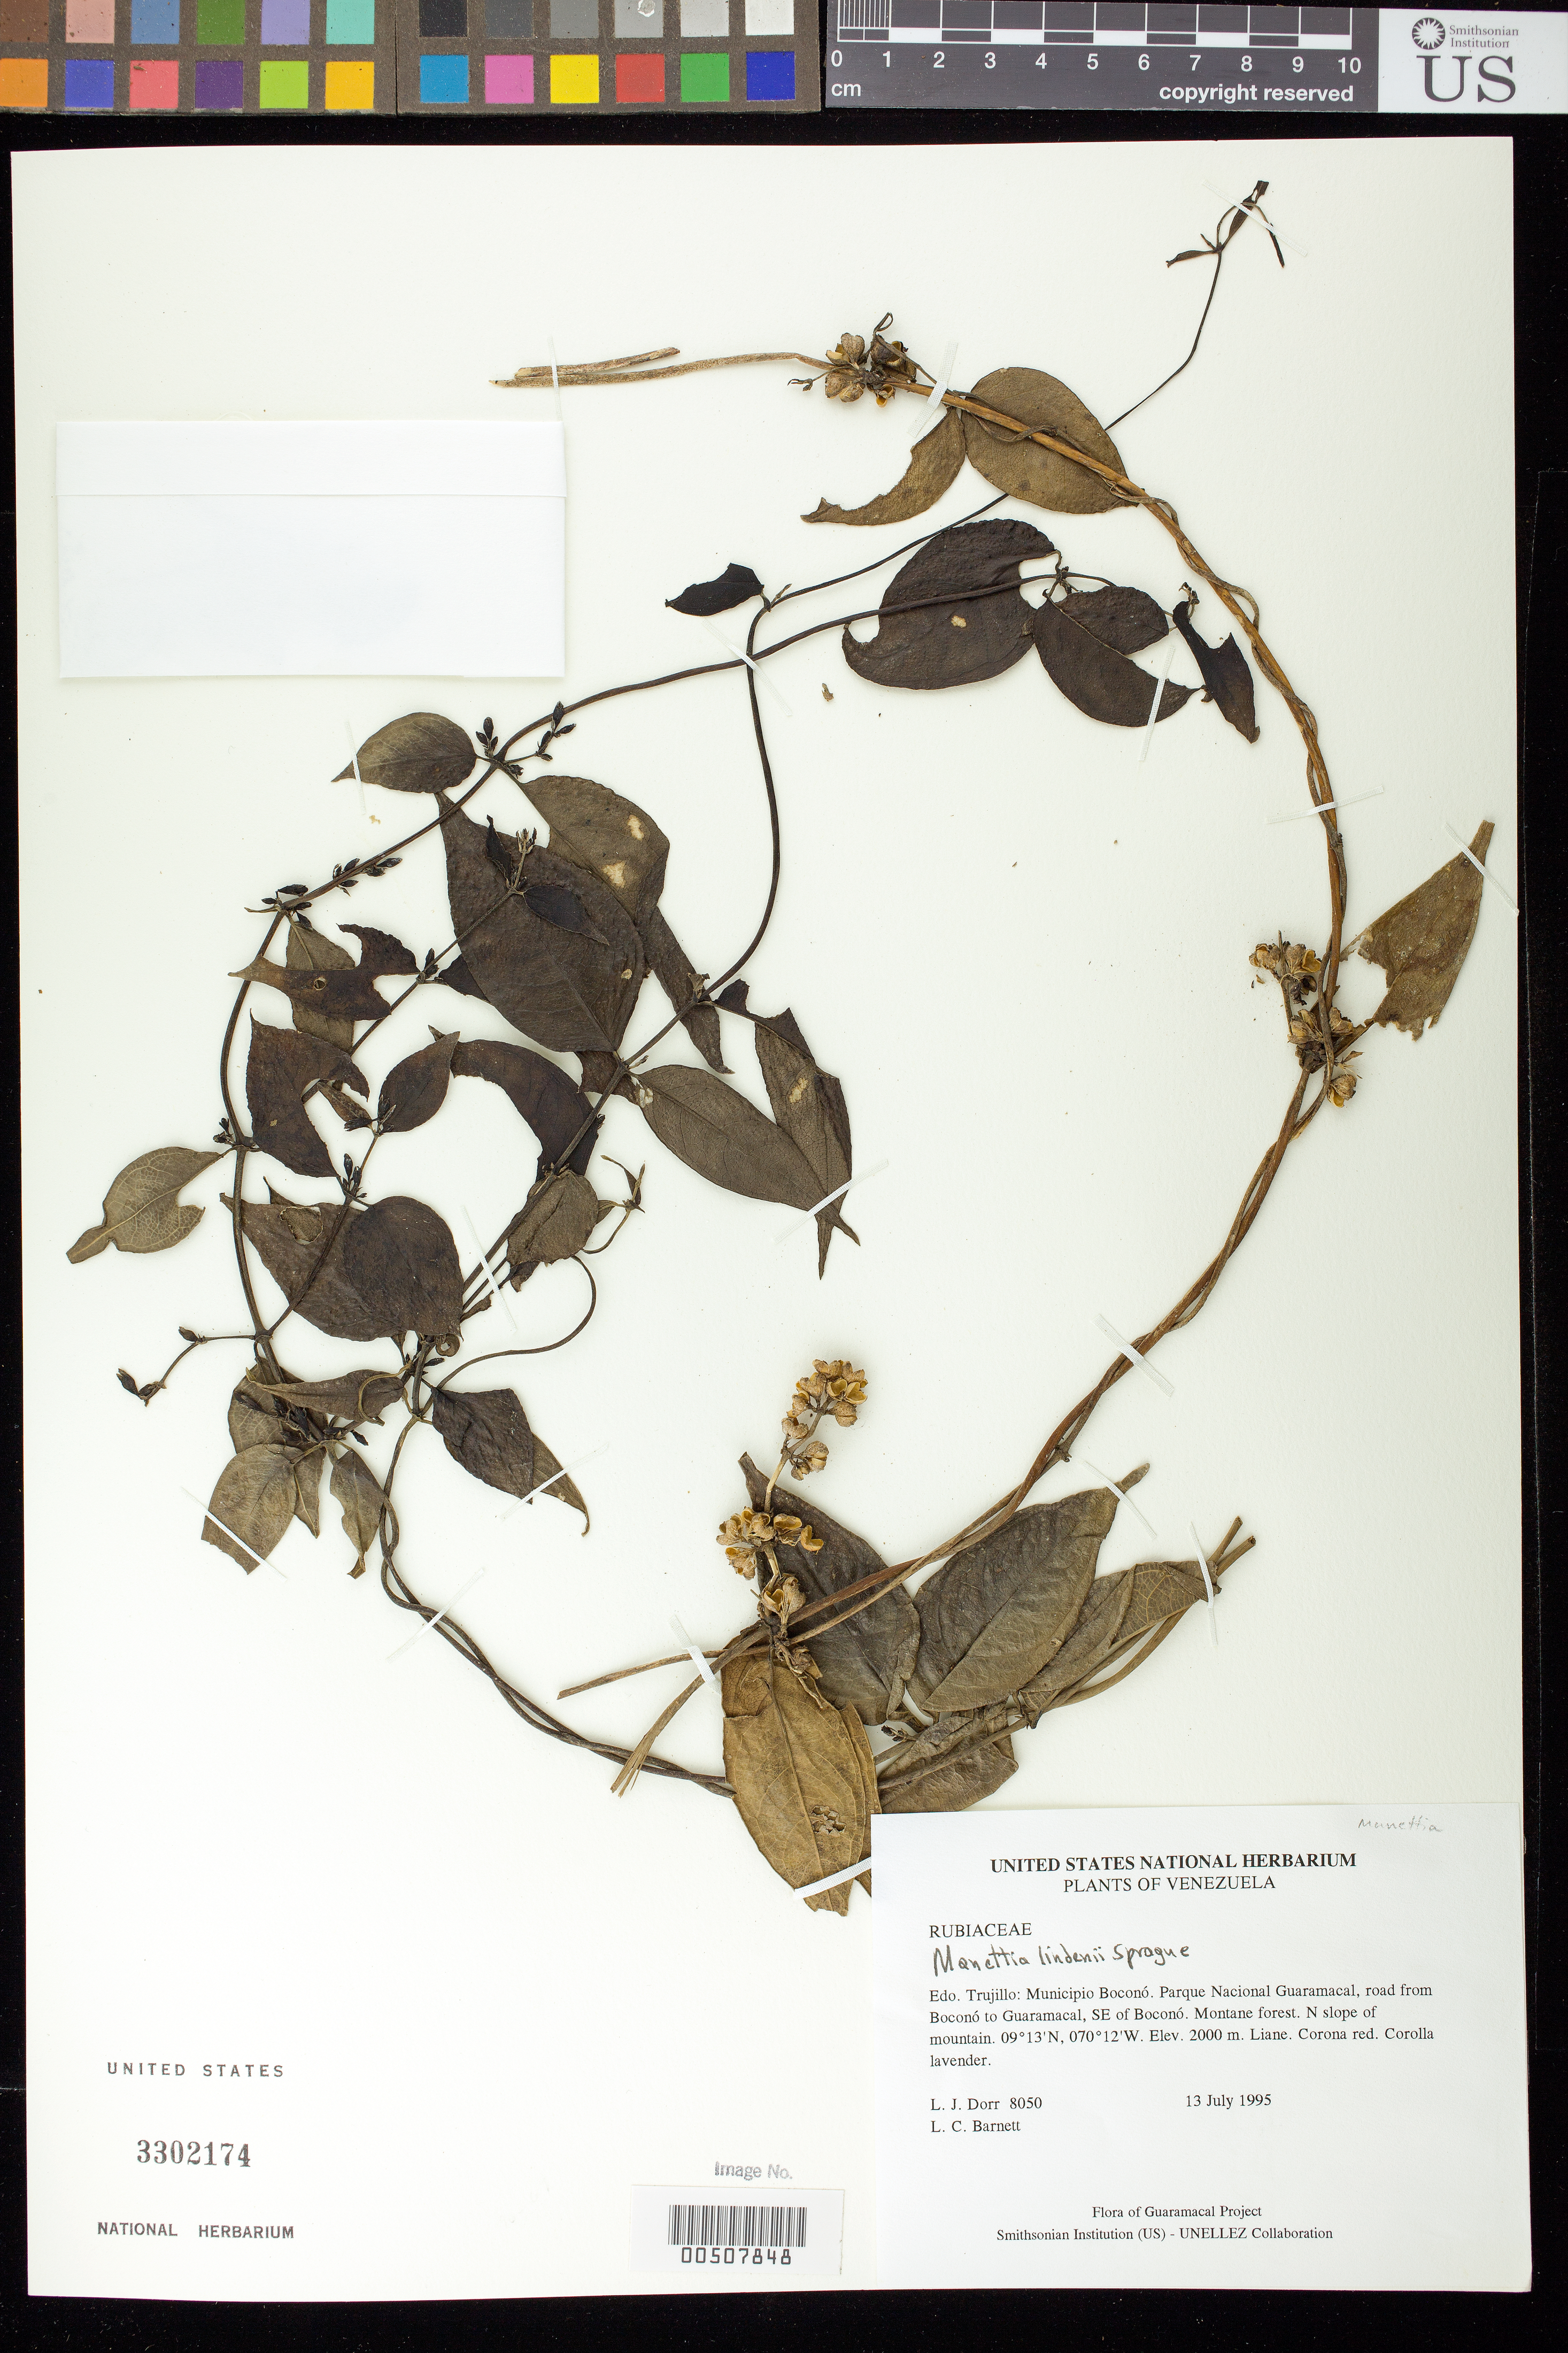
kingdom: Plantae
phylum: Tracheophyta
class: Magnoliopsida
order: Gentianales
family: Rubiaceae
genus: Manettia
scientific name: Manettia lindenii f. lindenii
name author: Sprague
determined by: Aymard C., G. A., (PORT), Univ. Nac. Exp. de los Llanos Ezequiel Zamora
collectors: L. J. Dorr & L. C. Barnett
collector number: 8050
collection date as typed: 13 Jul 1995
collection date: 1995-07-13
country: Venezuela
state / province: Trujillo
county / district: Boconó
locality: Parque Nacional Guaramacal, road from Boconó to Guaramacal, SE of Boconó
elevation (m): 2000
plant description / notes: PORT, US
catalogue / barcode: US 3302174